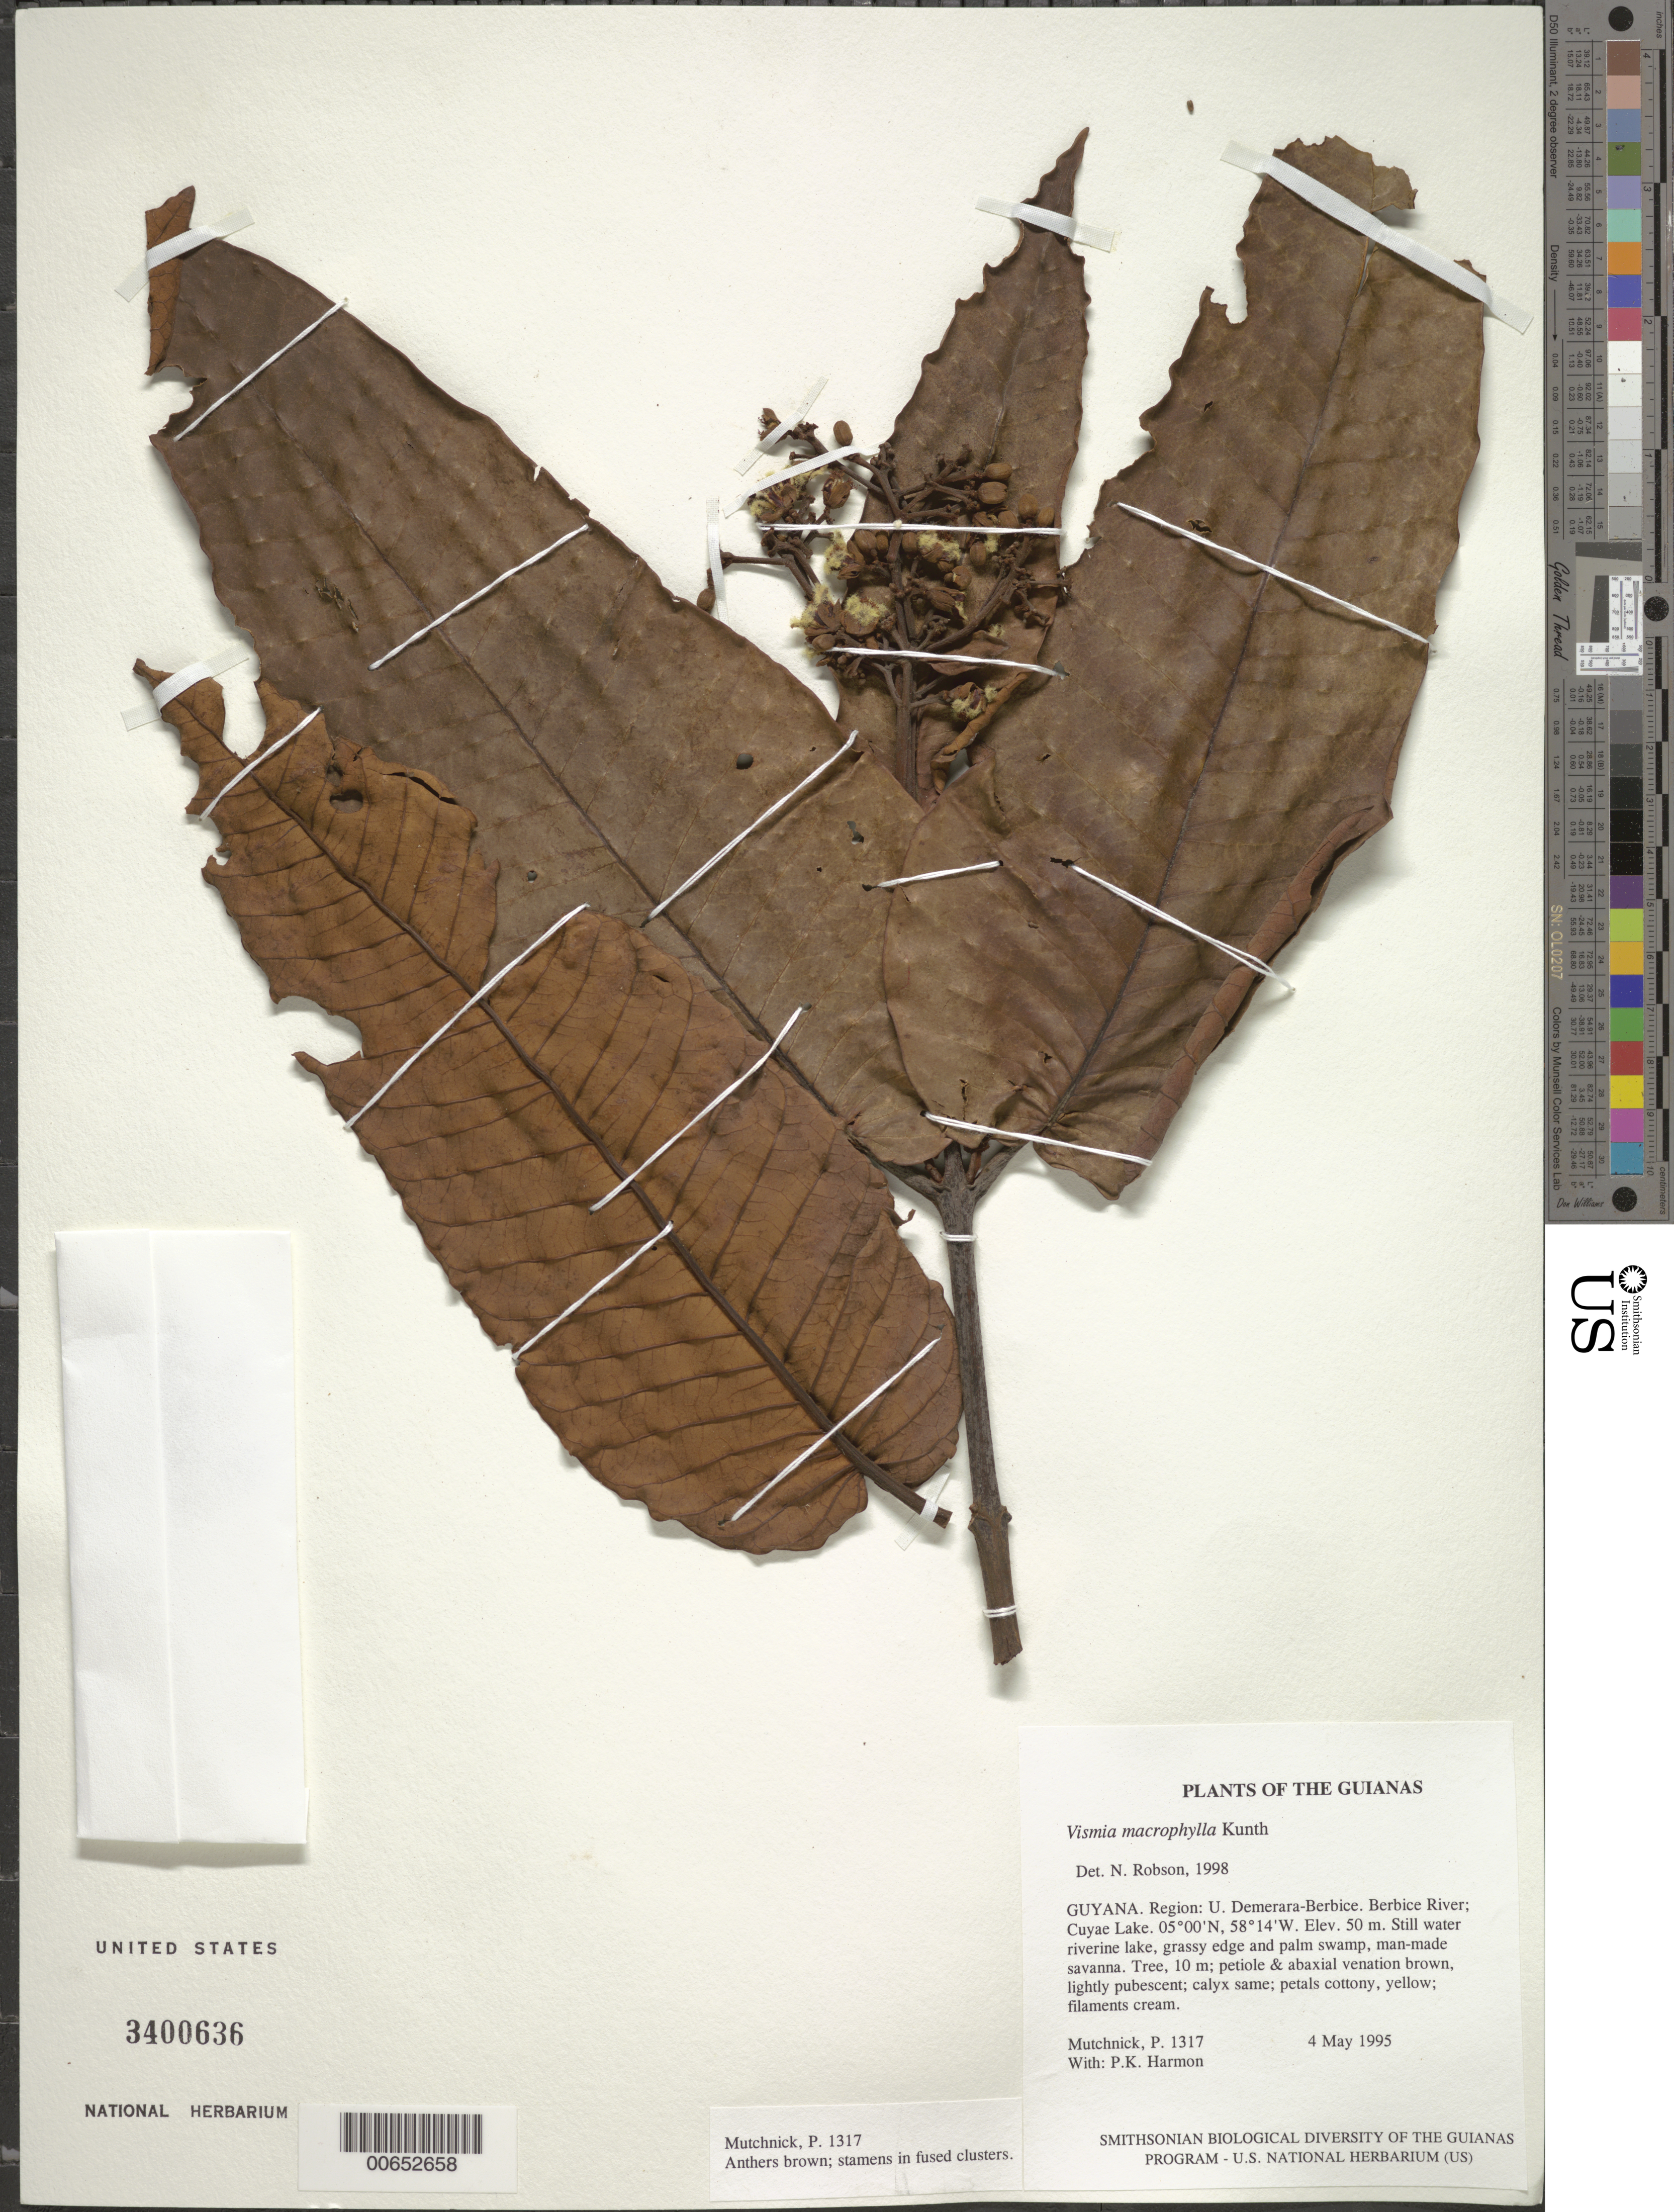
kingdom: Plantae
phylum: Tracheophyta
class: Magnoliopsida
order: Malpighiales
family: Hypericaceae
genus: Vismia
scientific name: Vismia macrophylla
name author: Kunth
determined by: Robson, Norman K. B.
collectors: P. Mutchnick & P. Harmon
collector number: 1317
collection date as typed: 4 May 1995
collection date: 1995-05-04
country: Guyana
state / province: U. Demerara-Berbice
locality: Berbice River; Cuyae Lake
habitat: Still water riverine lake, grassy edge and palm swamp, man-made savanna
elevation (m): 50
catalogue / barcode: US 3400636